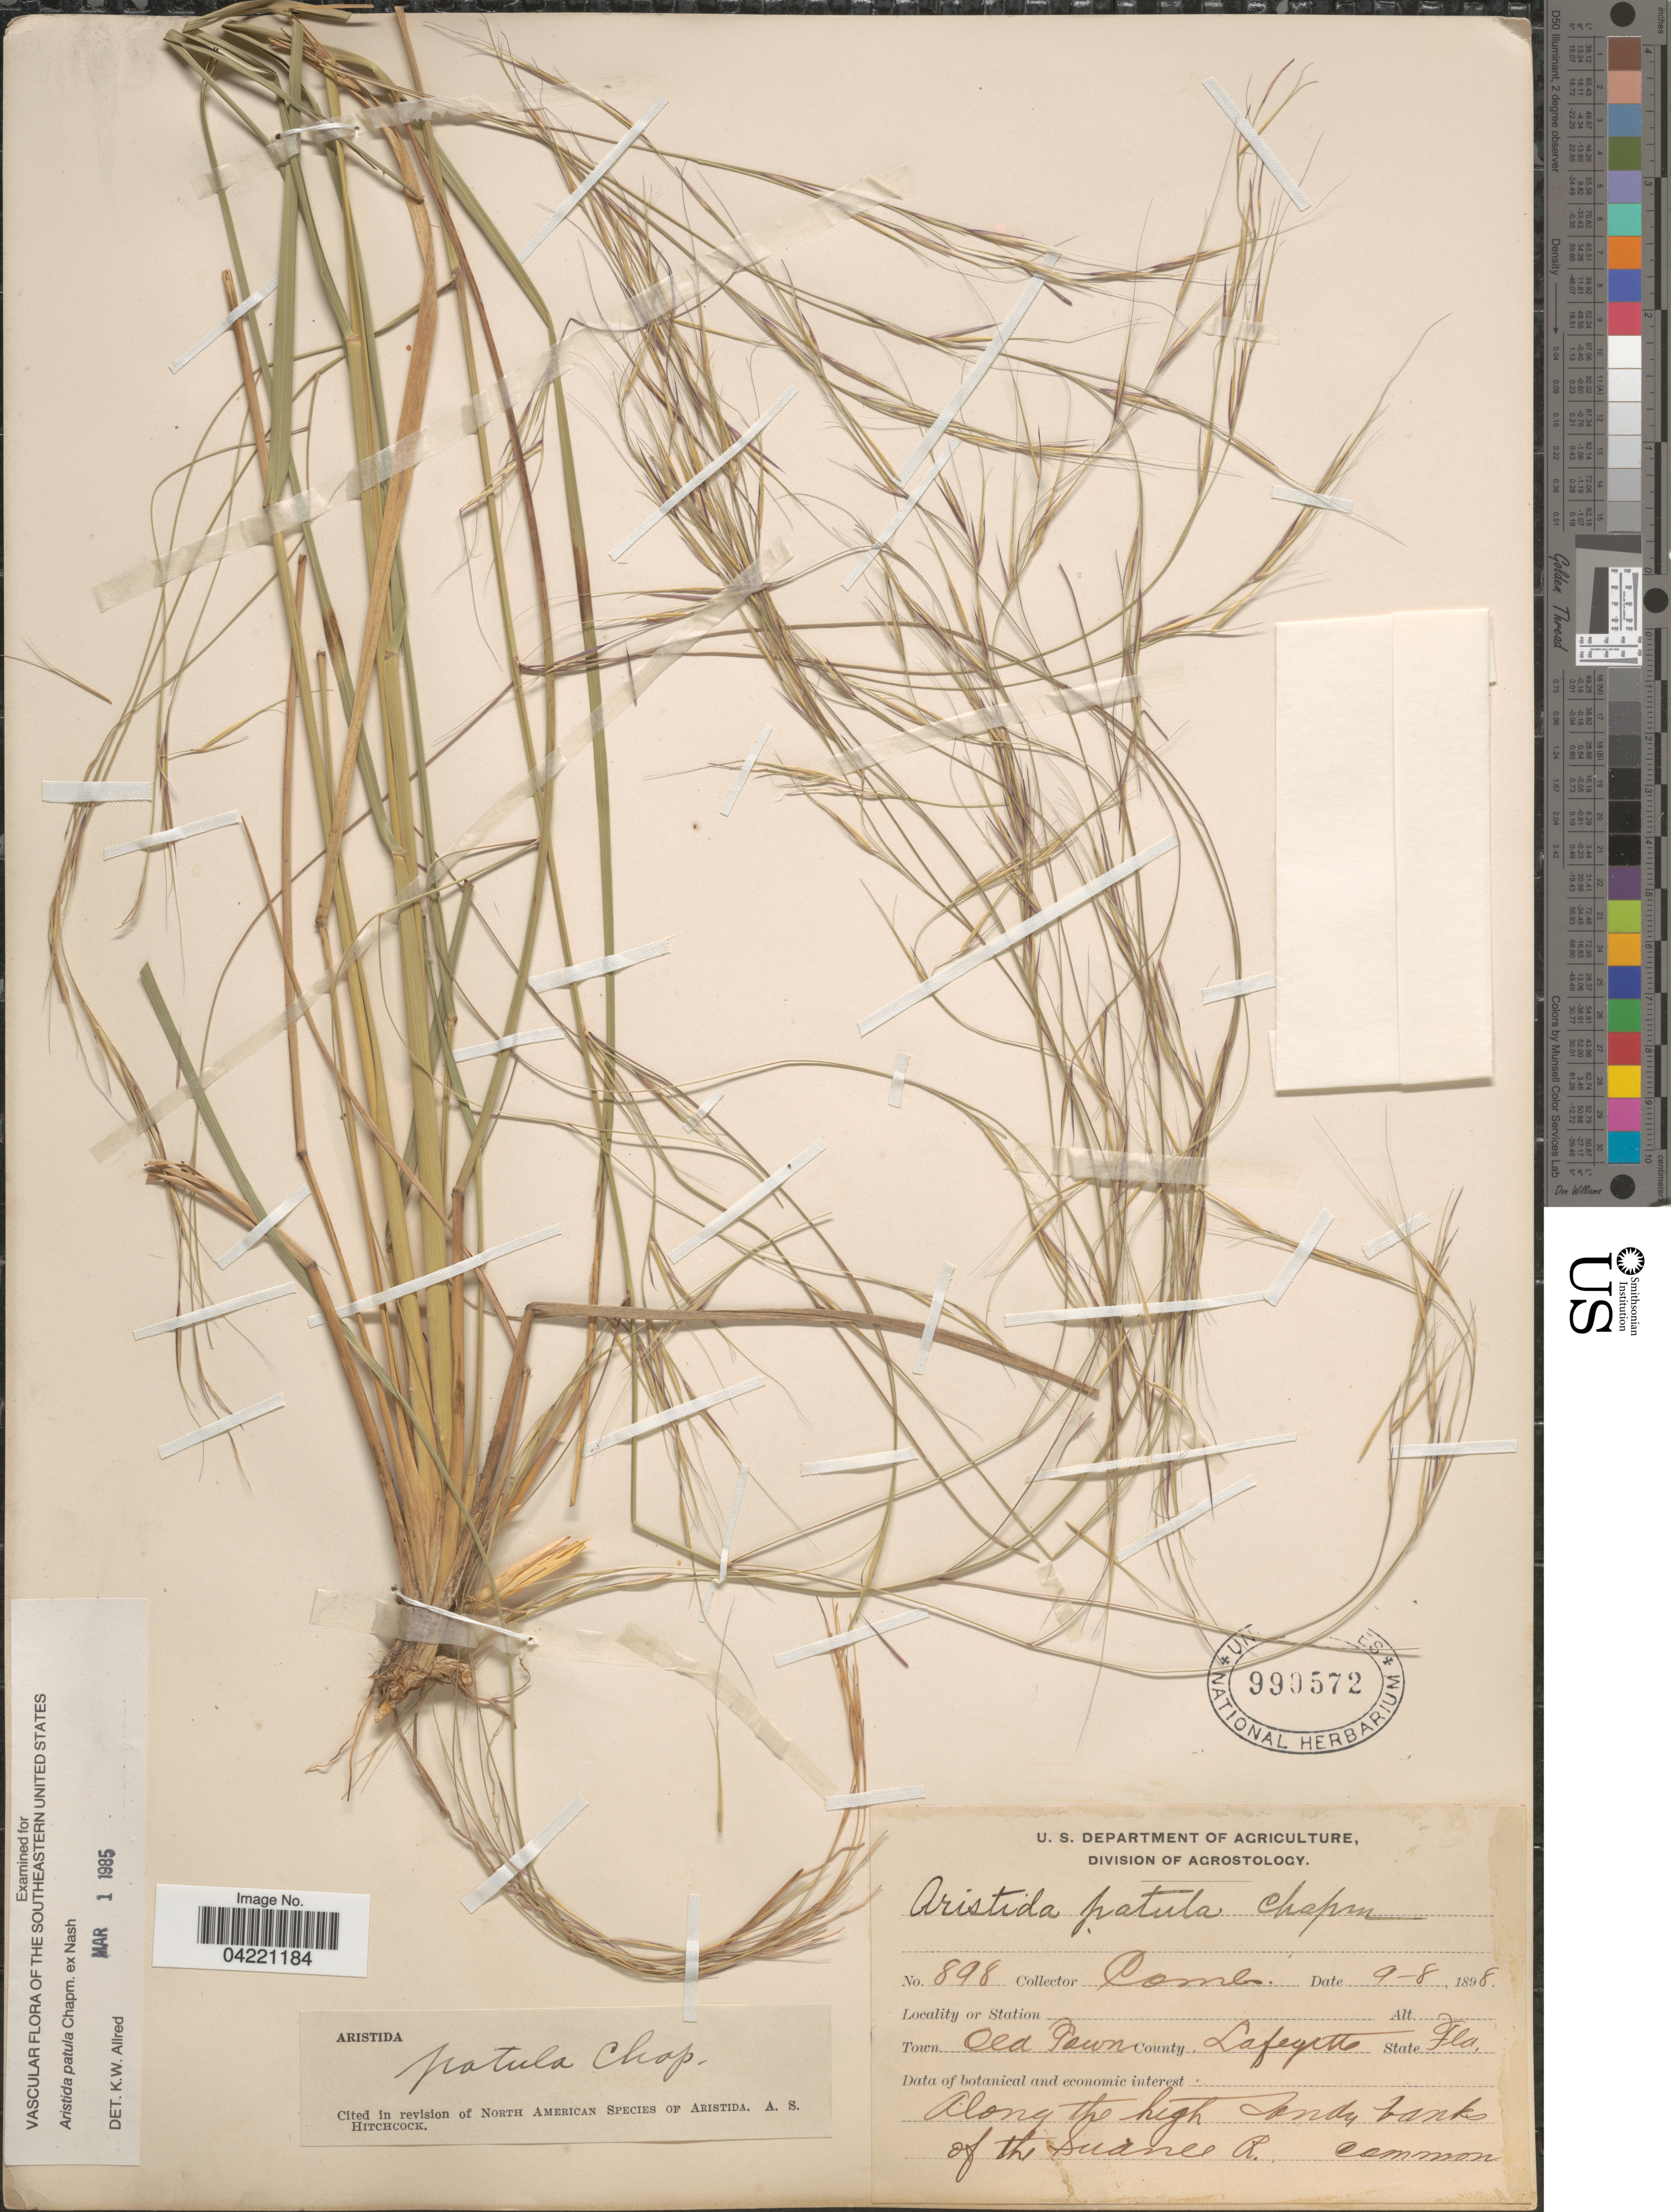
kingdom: Plantae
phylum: Tracheophyta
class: Liliopsida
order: Poales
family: Poaceae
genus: Aristida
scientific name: Aristida patula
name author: Chapm. ex Nash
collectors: -. Combs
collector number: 898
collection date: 1898-09-08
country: United States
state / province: Florida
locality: Town Old Town. County Lafayette. Along the high sandy banks of the Suanee R.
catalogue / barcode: US 990572